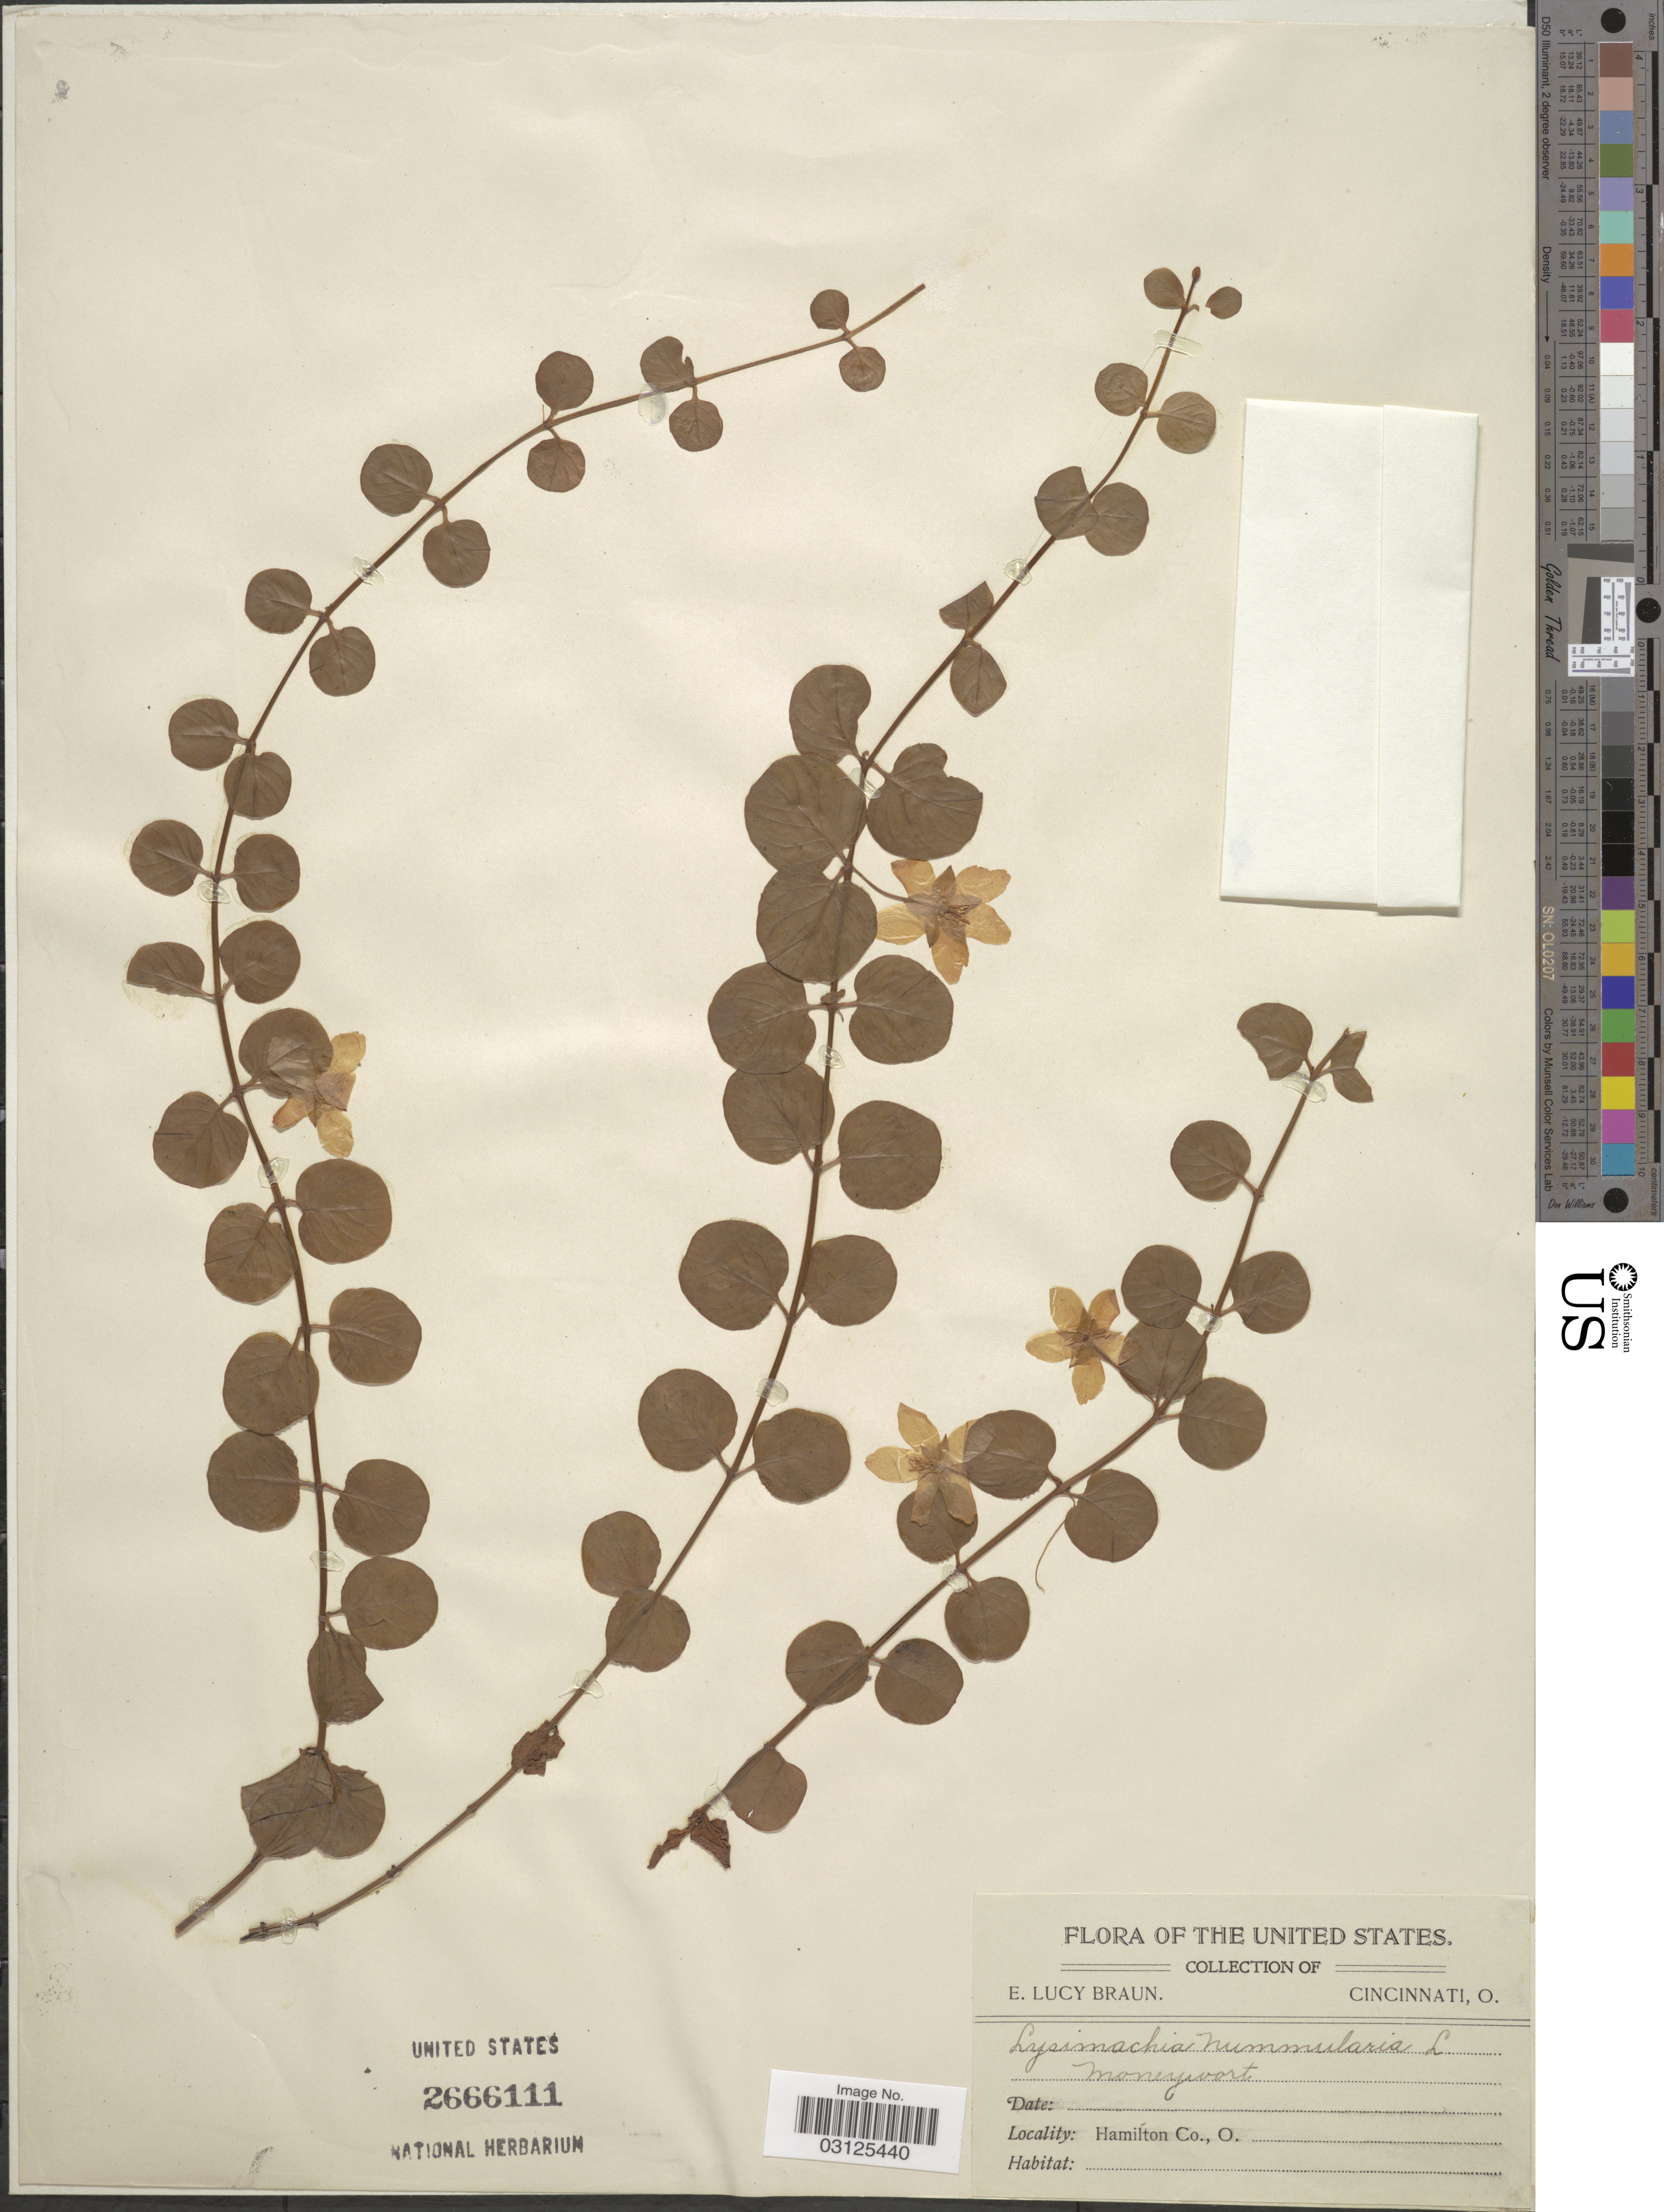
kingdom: Plantae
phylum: Tracheophyta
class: Magnoliopsida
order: Ericales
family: Primulaceae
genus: Lysimachia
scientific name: Lysimachia nummularia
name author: L.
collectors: E. L. Braun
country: United States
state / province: Ohio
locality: Hamilton Co.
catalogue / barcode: US 2666111